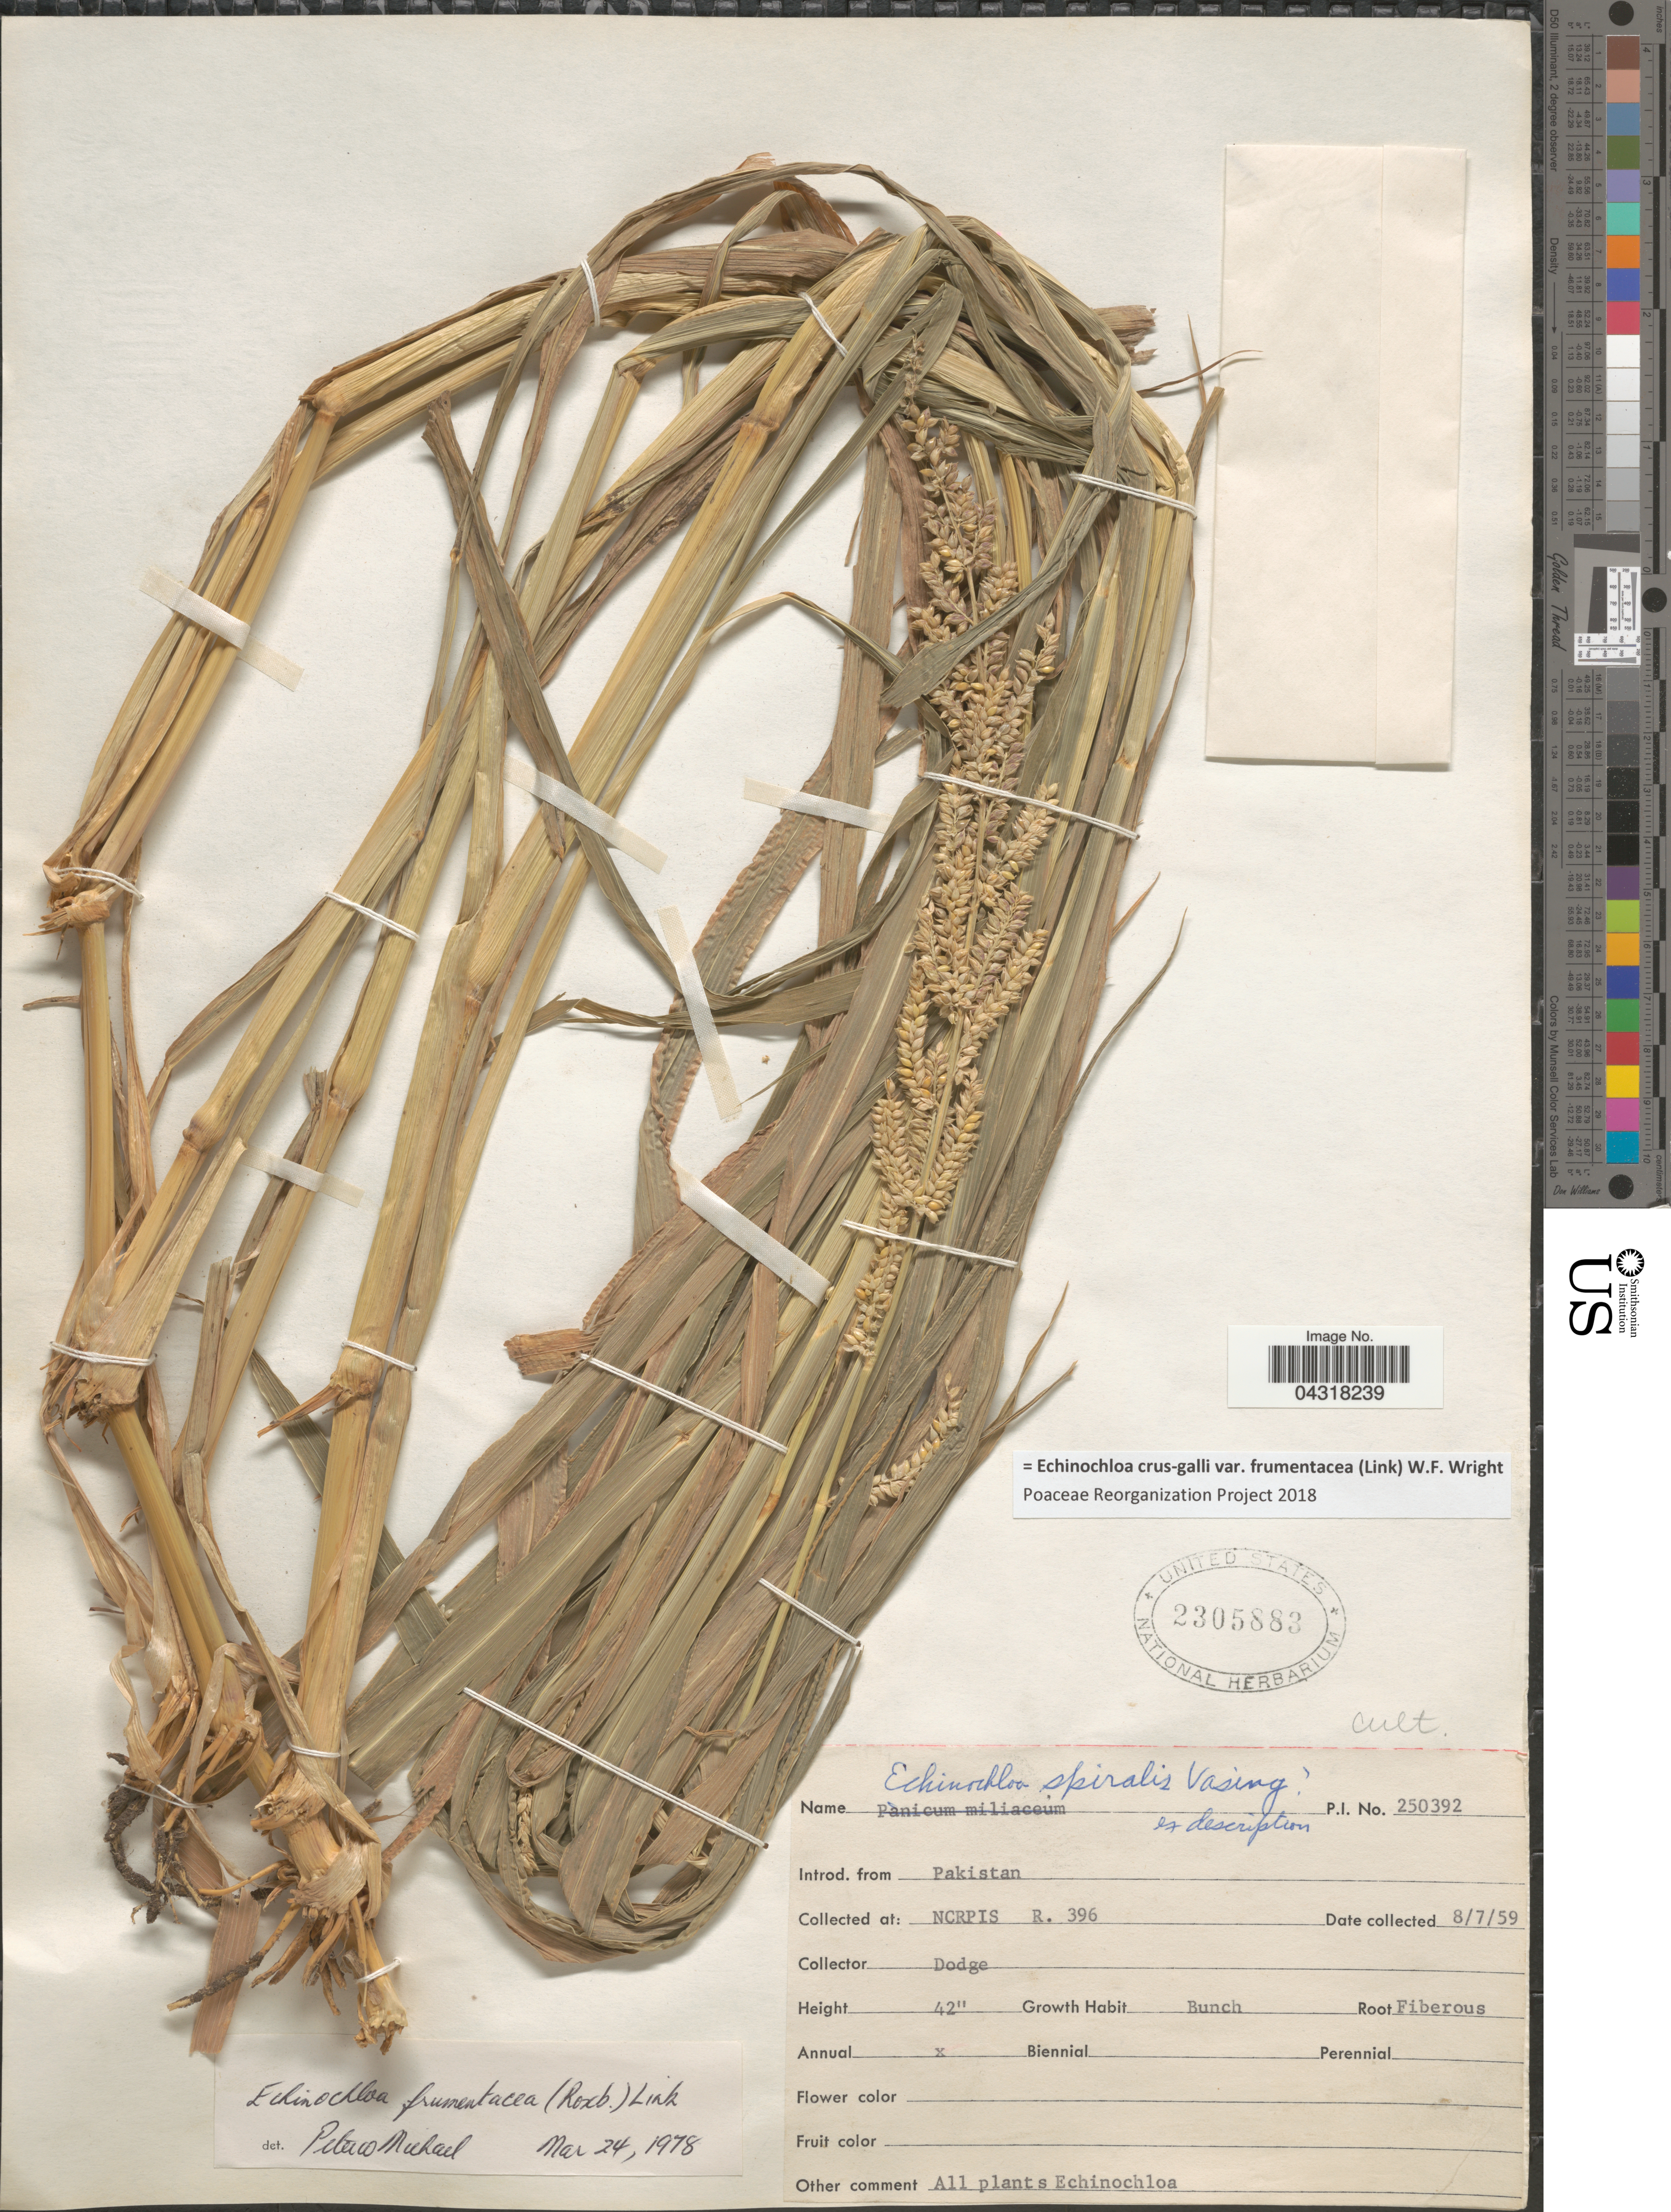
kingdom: Plantae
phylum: Tracheophyta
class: Liliopsida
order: Poales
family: Poaceae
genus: Echinochloa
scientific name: Echinochloa crus-galli var. frumentacea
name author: (Link) W. Wight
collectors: -. Dodge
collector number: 250392?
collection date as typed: Transcribed d/m/y: 8/7/59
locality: BCRPIS R. 396.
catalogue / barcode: US 2305883